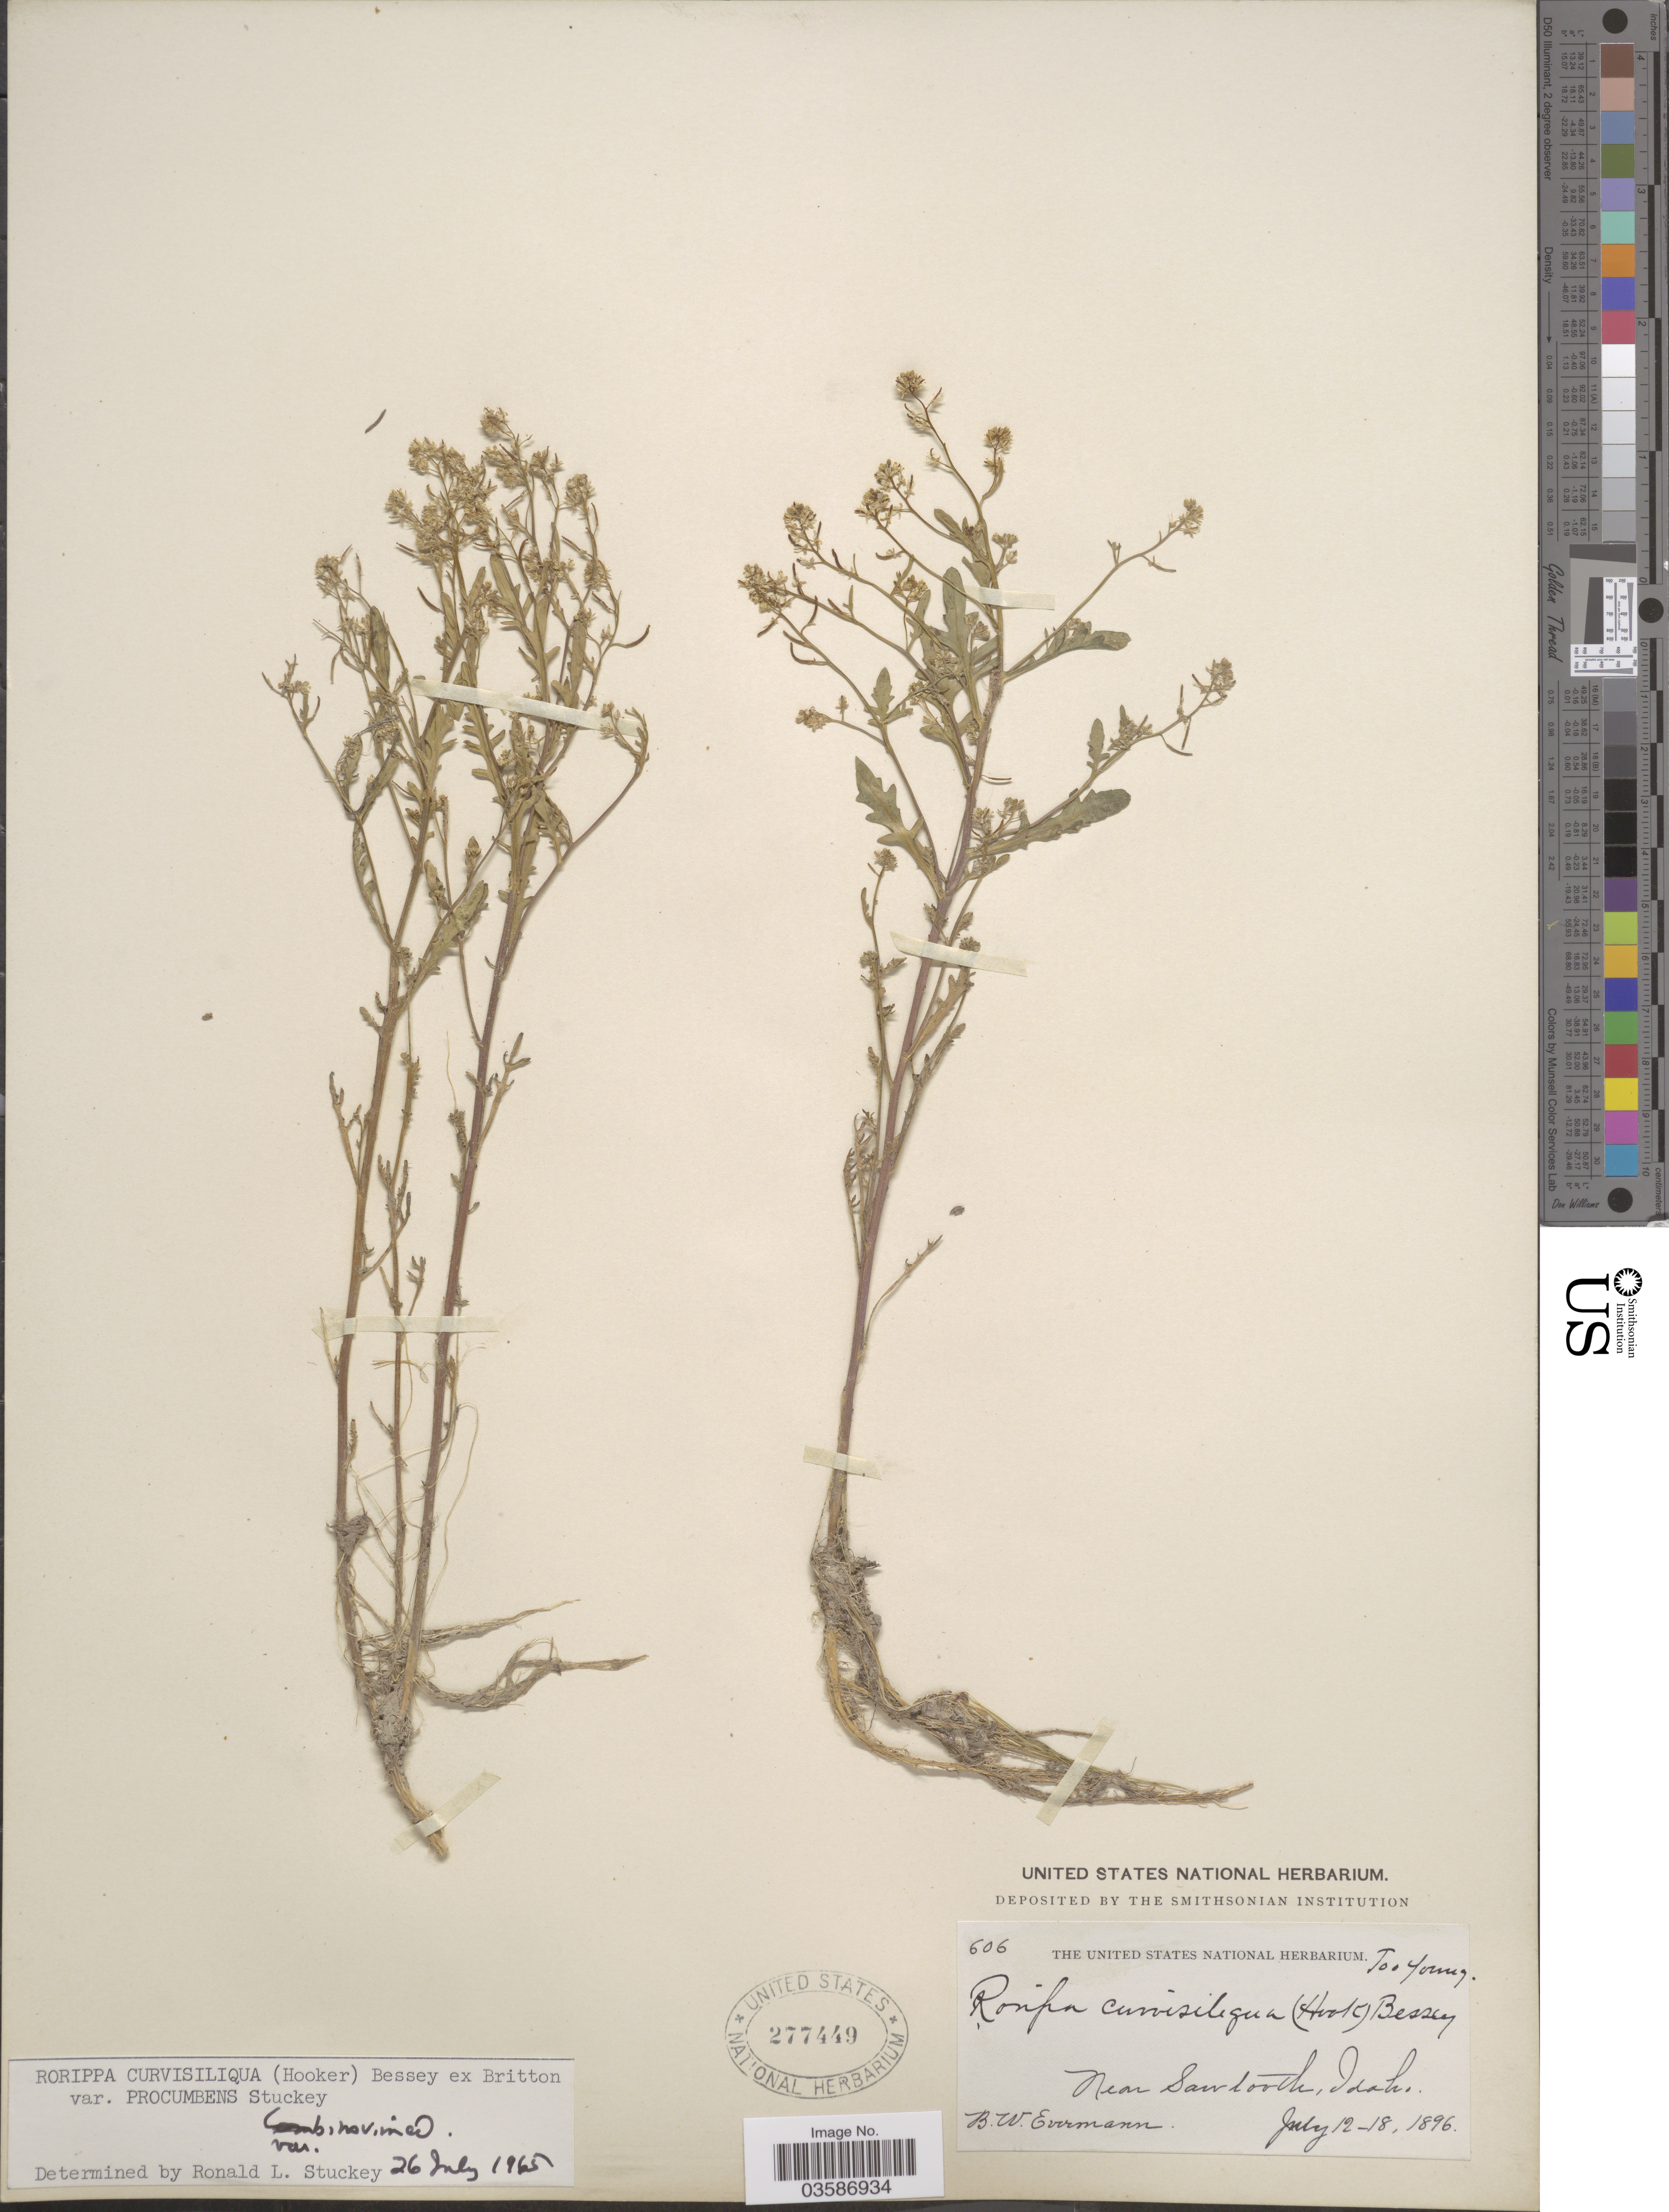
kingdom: Plantae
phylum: Tracheophyta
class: Magnoliopsida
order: Brassicales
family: Brassicaceae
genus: Rorippa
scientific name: Rorippa curvisiliqua var. procumbens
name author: Stuckey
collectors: B. W. Evermann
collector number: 606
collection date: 1896-07-12/1896-07-18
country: United States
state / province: Idaho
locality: Near Sawtooth.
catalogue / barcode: US 277449